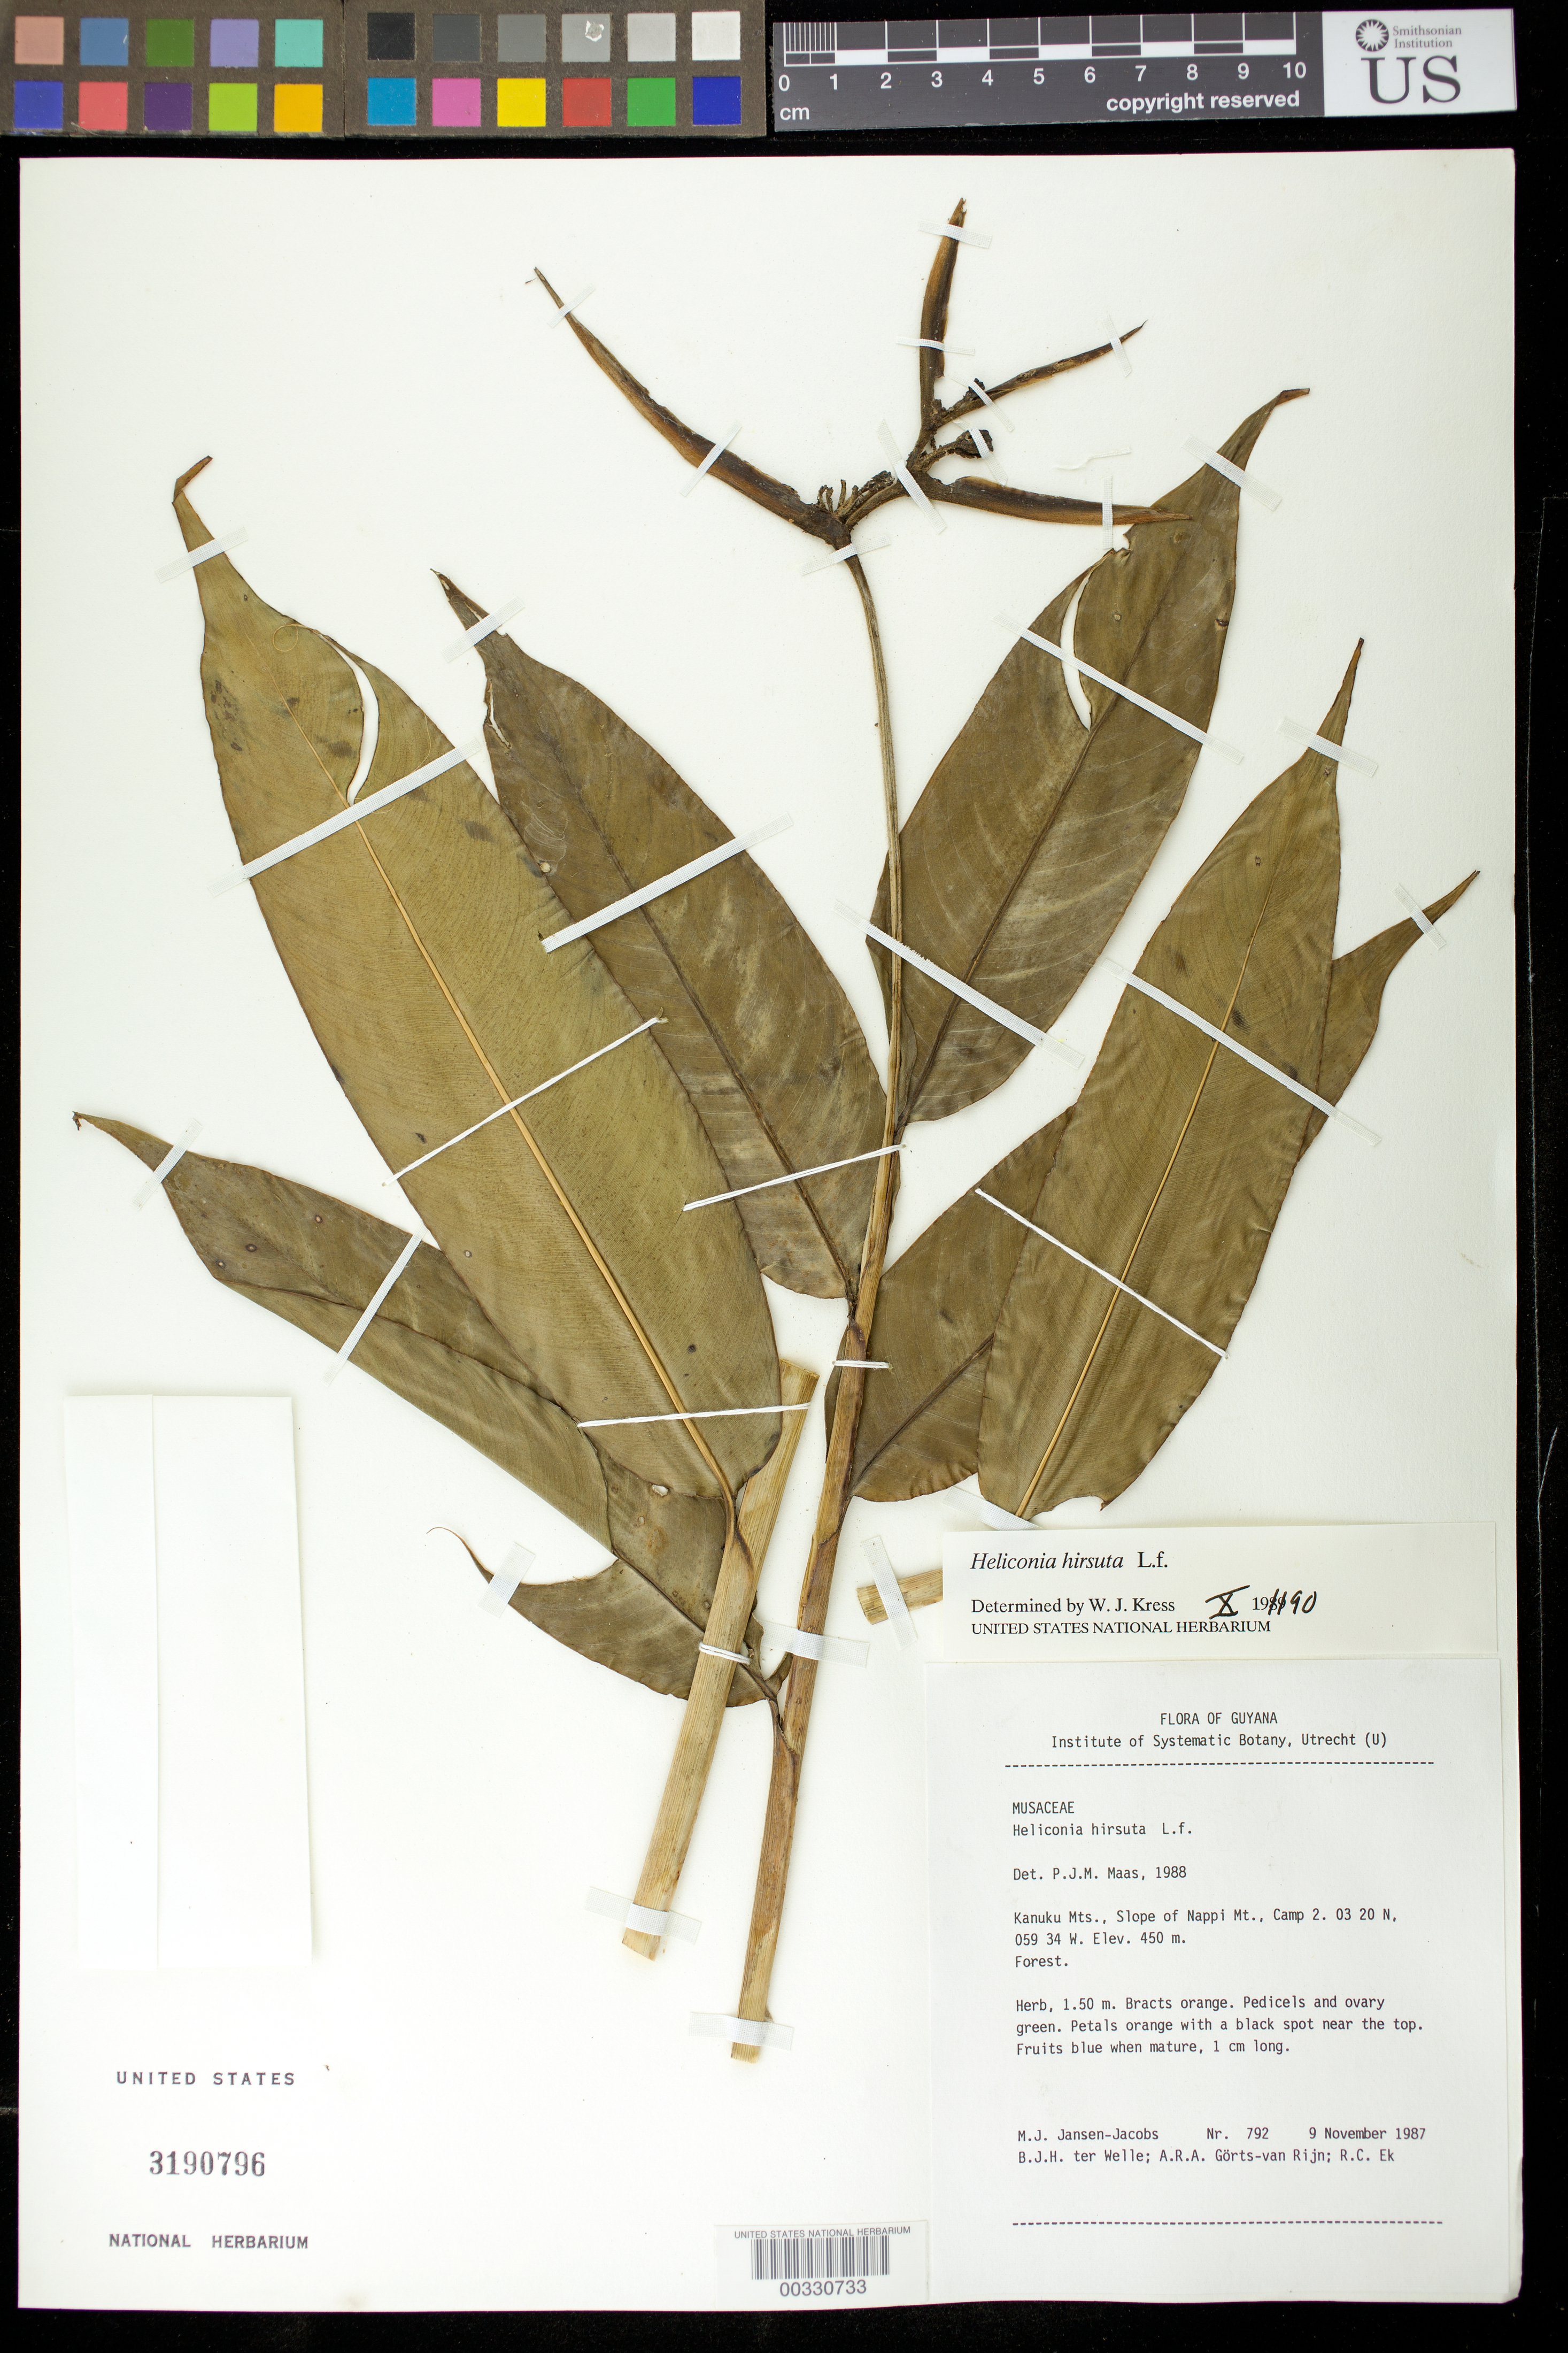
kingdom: Plantae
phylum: Tracheophyta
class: Liliopsida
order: Zingiberales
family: Heliconiaceae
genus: Heliconia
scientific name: Heliconia hirsuta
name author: L. f.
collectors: M. J. Jansen-Jacobs, B. Welle, A. .R. A. Görts-van Rijn & R. C. Ek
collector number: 792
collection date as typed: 09 Nov 1987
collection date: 1987-11-09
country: Guyana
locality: Kanuku mts, slope of nappi mt, camp 2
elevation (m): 450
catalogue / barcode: US 3190796